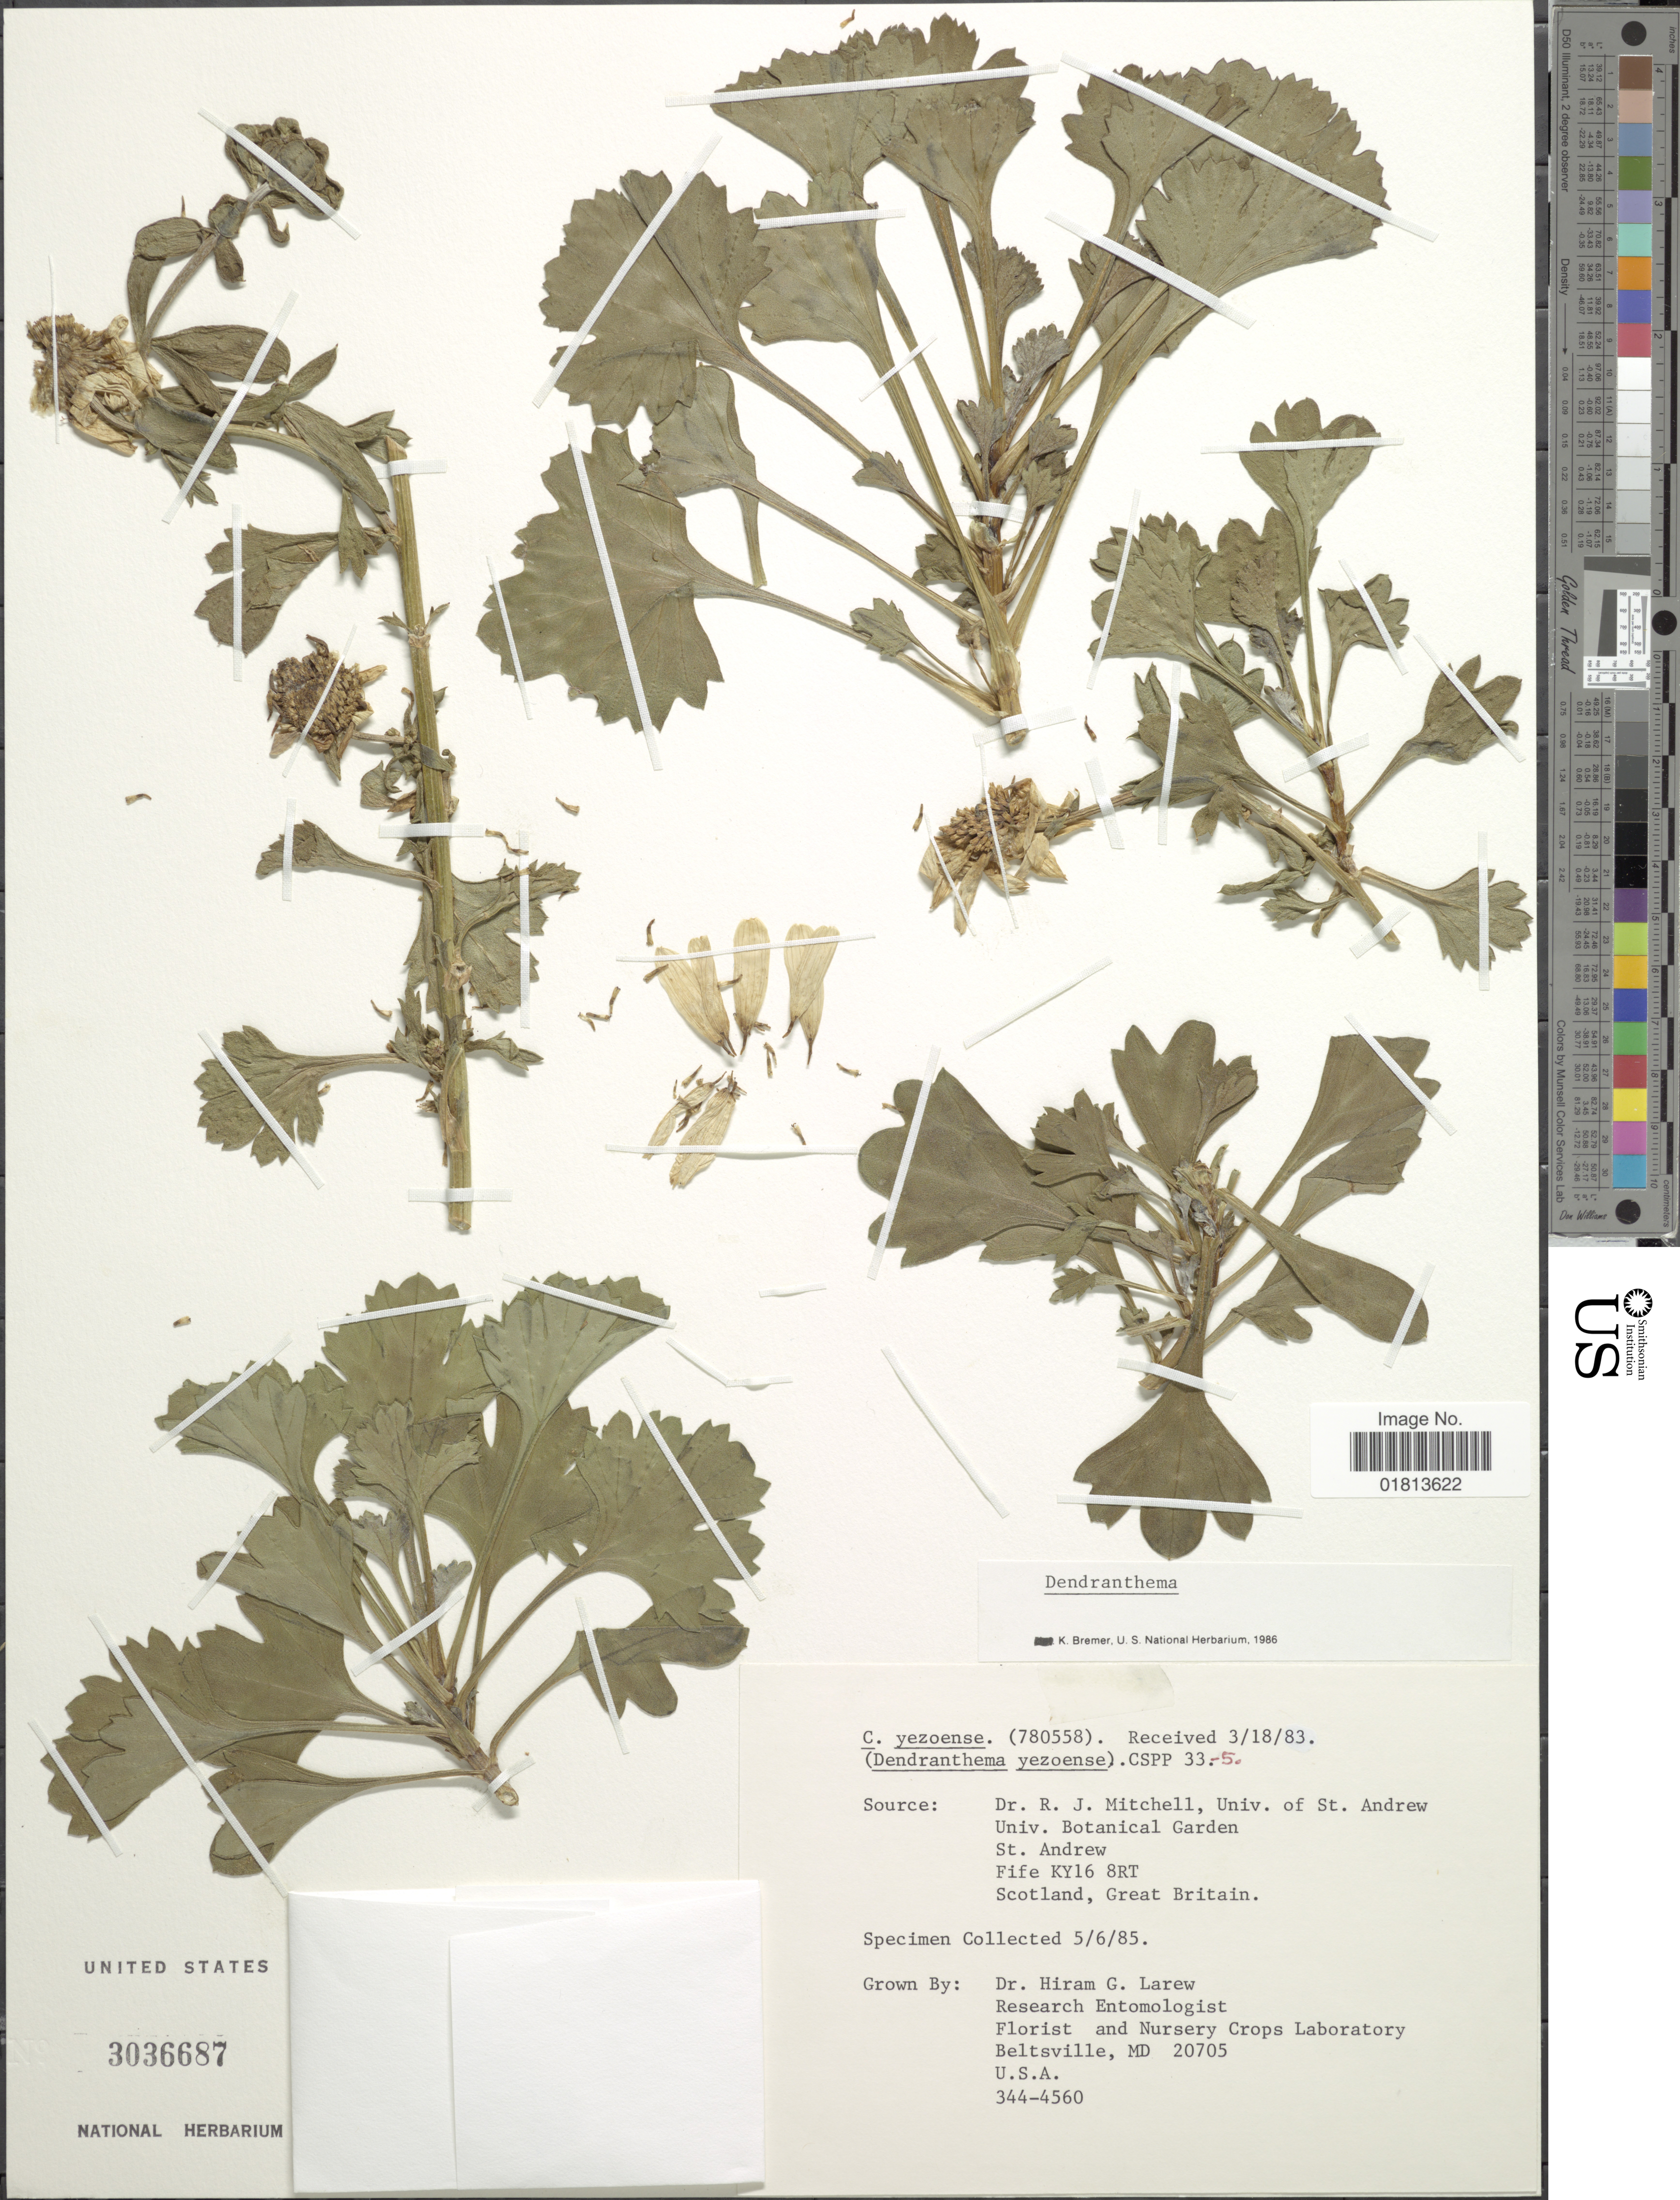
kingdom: Plantae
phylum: Tracheophyta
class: Magnoliopsida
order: Asterales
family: Asteraceae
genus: Dendranthema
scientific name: Dendranthema yezoense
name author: F. Maek.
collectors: H. Larew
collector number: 20705?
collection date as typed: Transcribed d/m/y: 6/5/85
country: United States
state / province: Maryland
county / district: Prince George's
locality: Florist and Nursery Crops Laboratory [unsure placement], Beltsville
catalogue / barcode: US 3036687